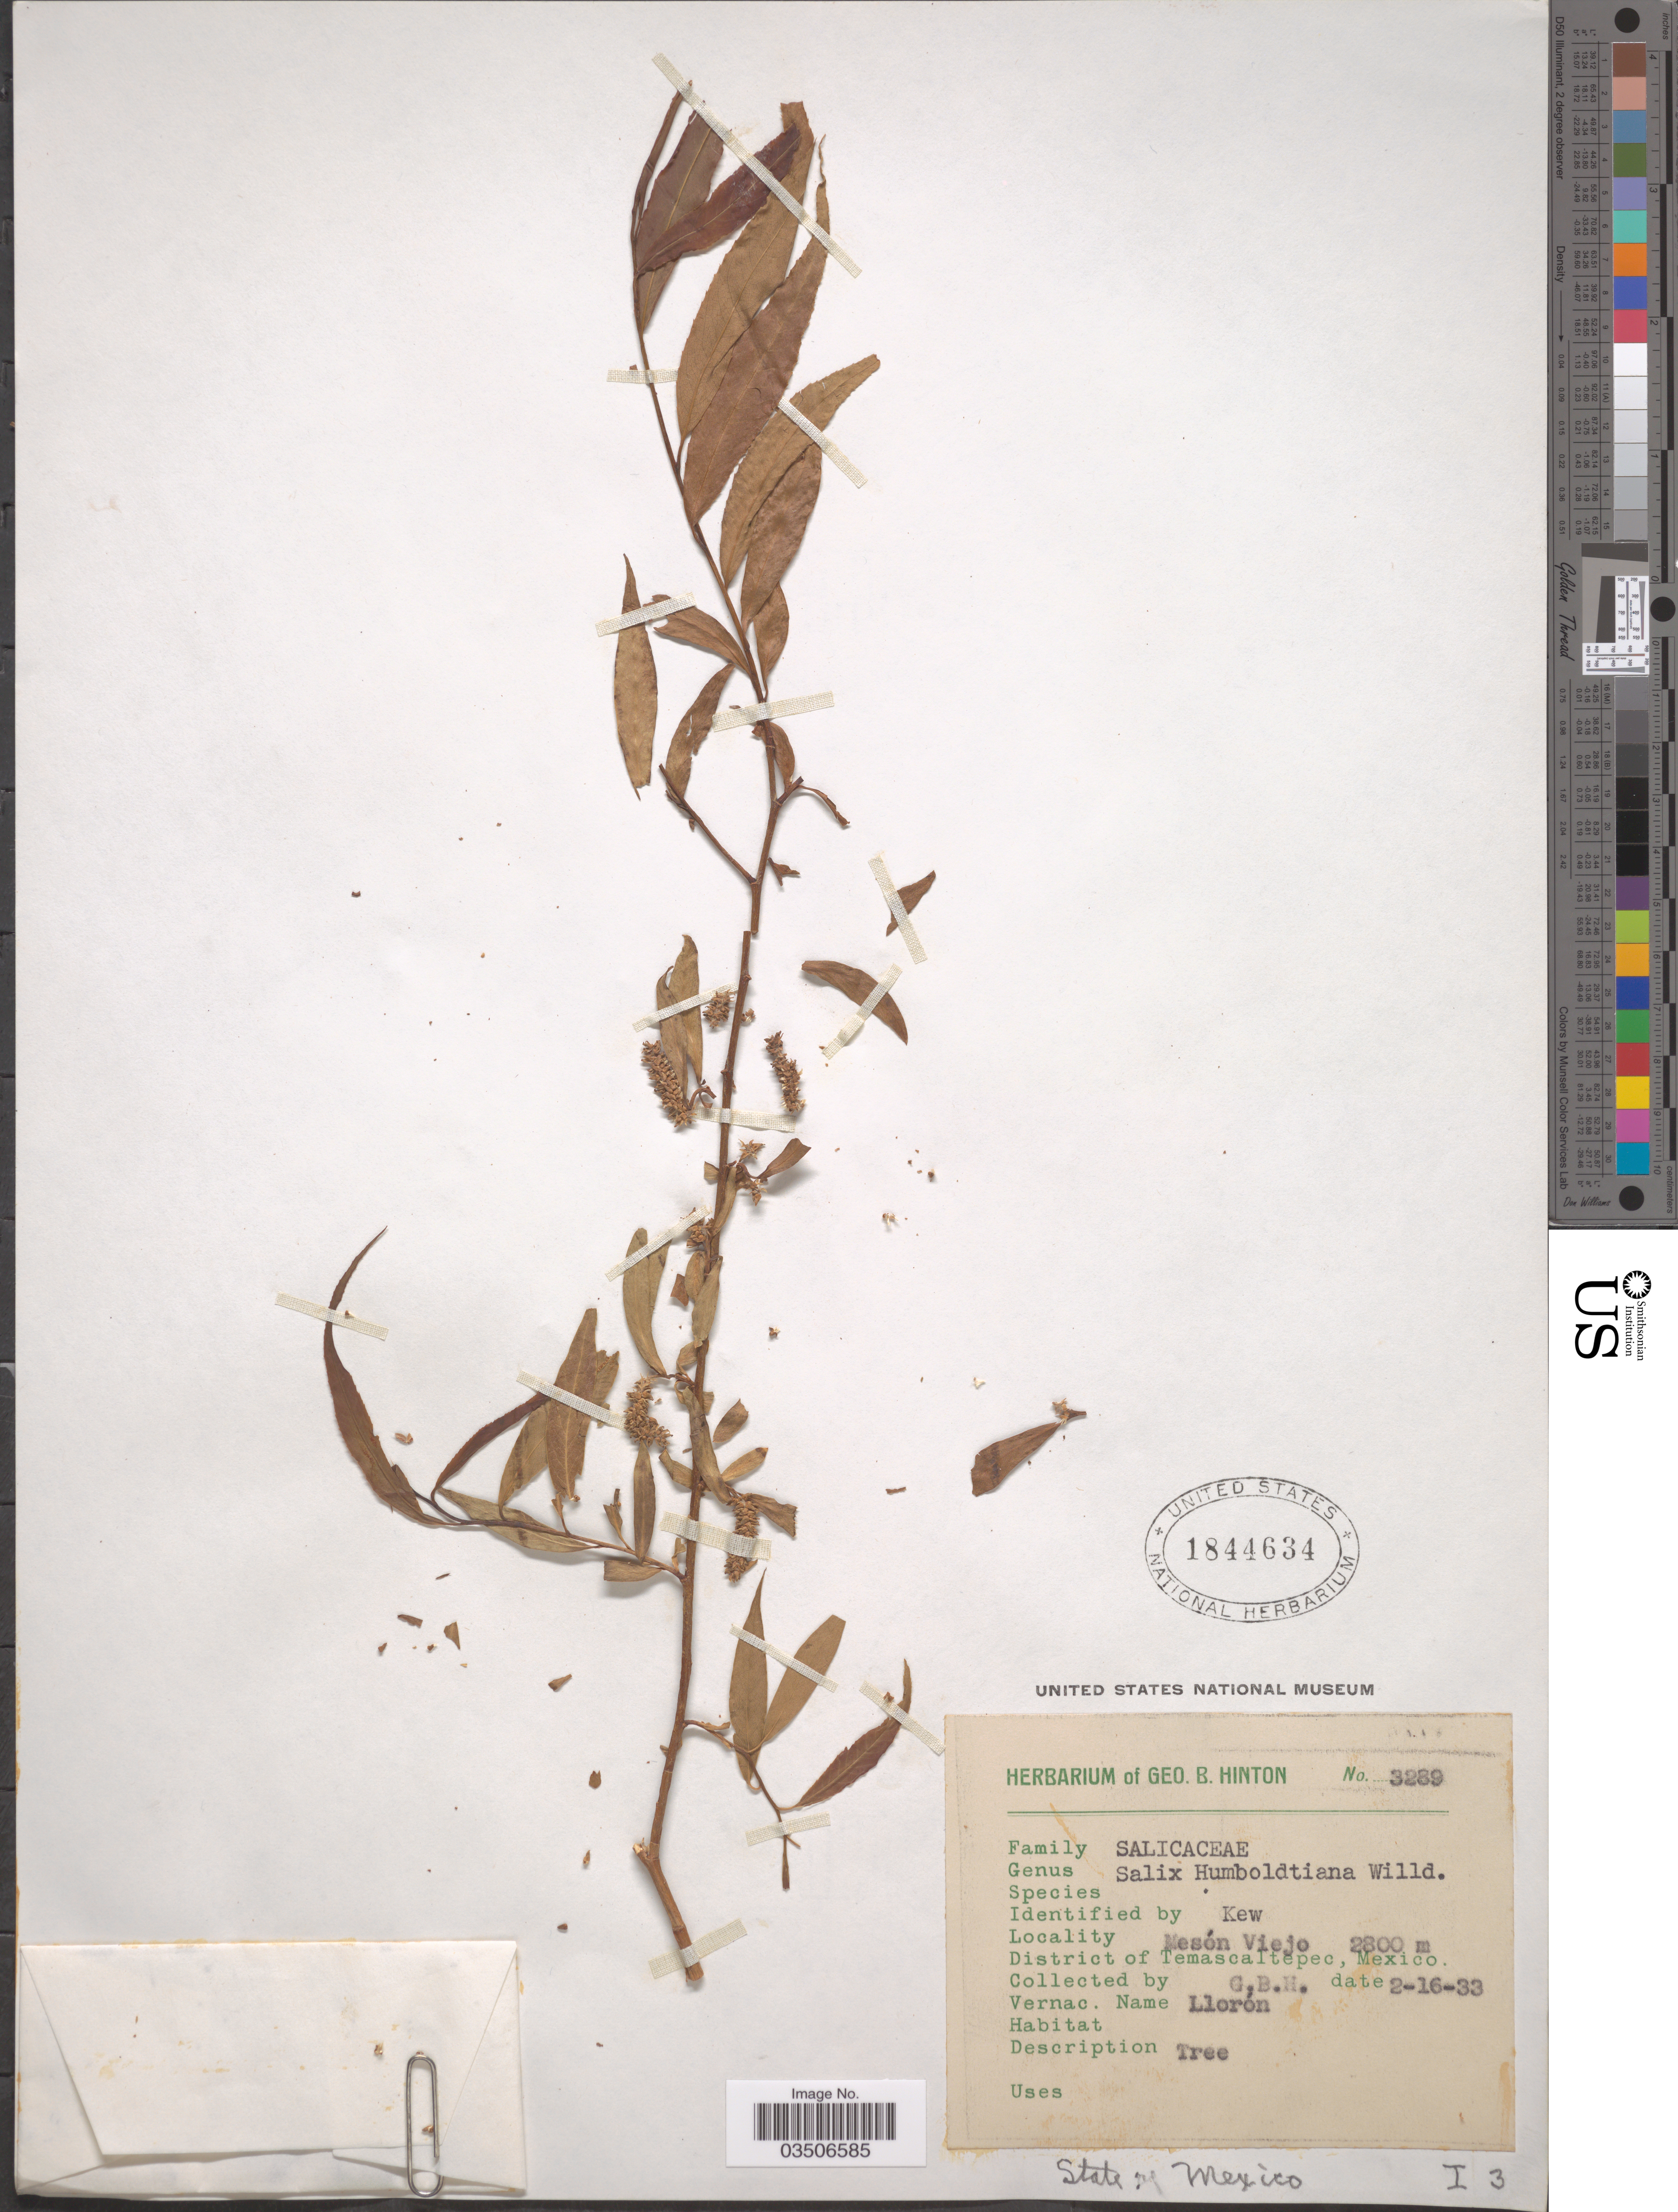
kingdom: Plantae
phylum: Tracheophyta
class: Magnoliopsida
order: Malpighiales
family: Salicaceae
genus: Salix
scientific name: Salix humboldtiana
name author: Willd.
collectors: G. B. Hinton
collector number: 3289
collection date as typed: Transcribed d/m/y: 16/2/33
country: Mexico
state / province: México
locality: Mesón Viejo. District of Temascaltepec.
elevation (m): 2800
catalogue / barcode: US 1844634